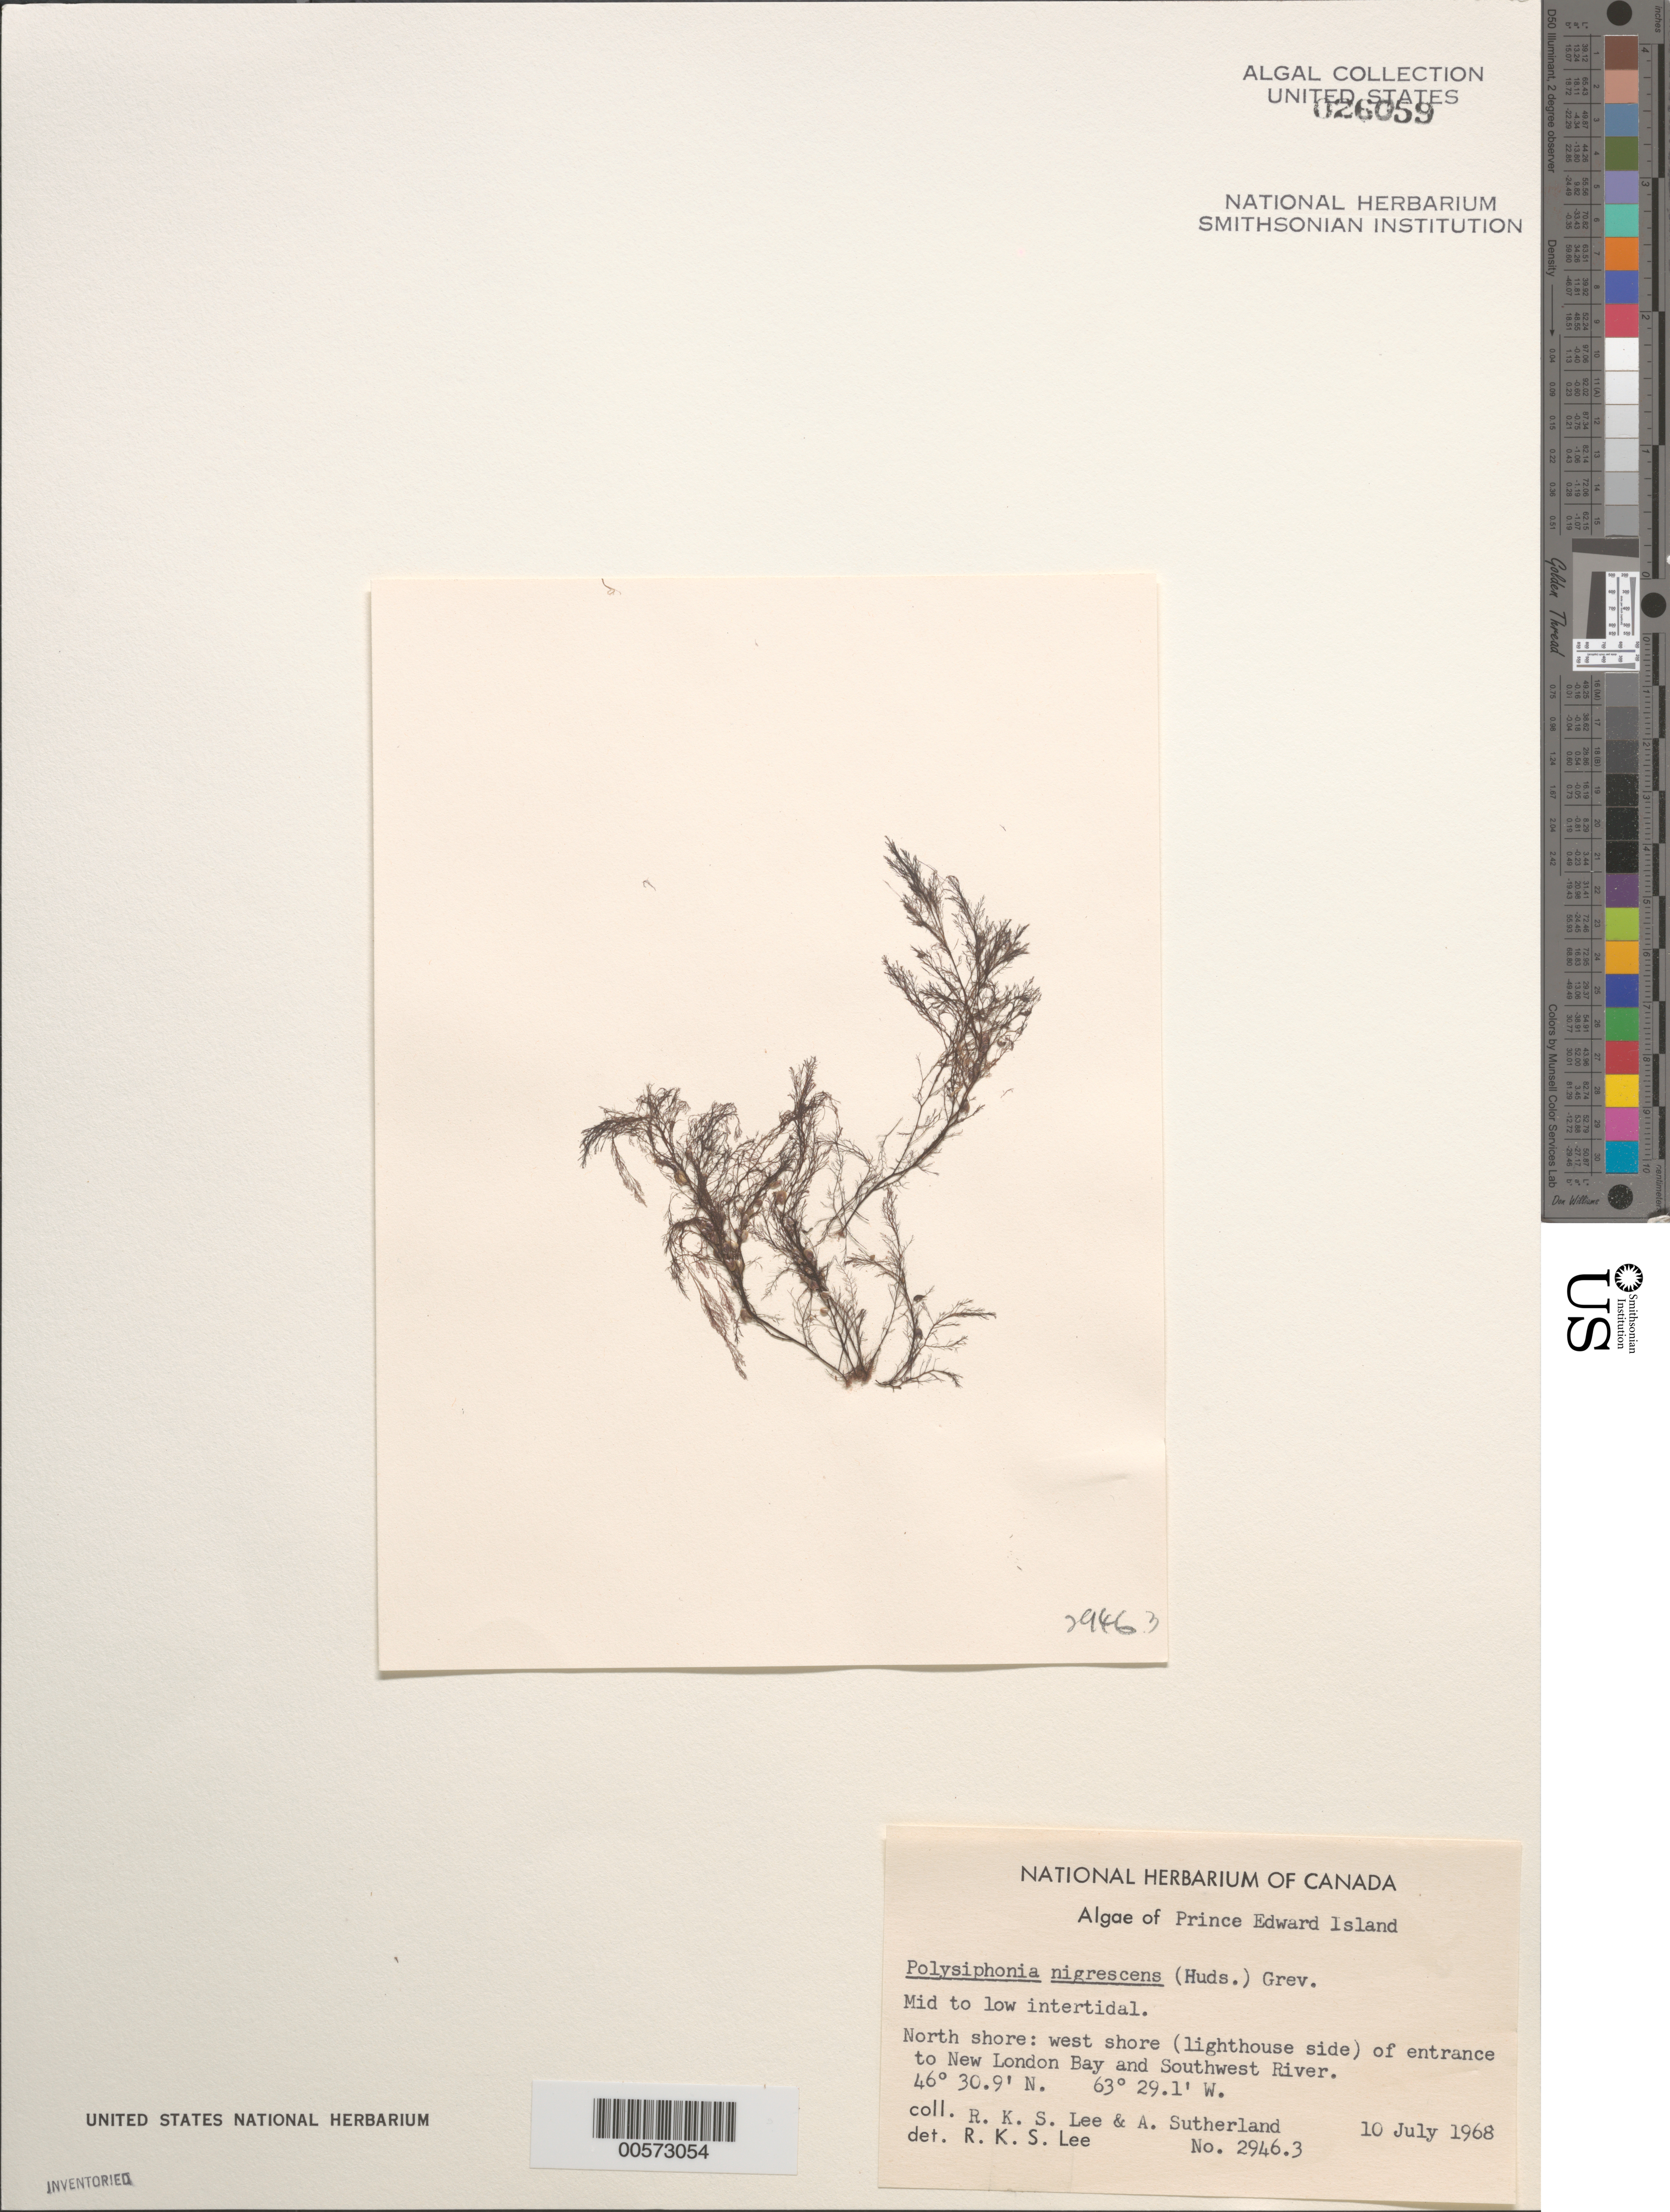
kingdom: Plantae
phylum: Rhodophyta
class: Florideophyceae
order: Ceramiales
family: Rhodomelaceae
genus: Vertebrata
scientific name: Vertebrata fucoides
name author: (Hudson) Kuntze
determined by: Algae name updating Project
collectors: R. Lee & A. Sutherland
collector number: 2946.3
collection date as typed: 10 Jul 1968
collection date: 1968-07-10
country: Canada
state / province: Prince Edward Island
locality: New london bay and southwest river entrance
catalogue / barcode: US 26059